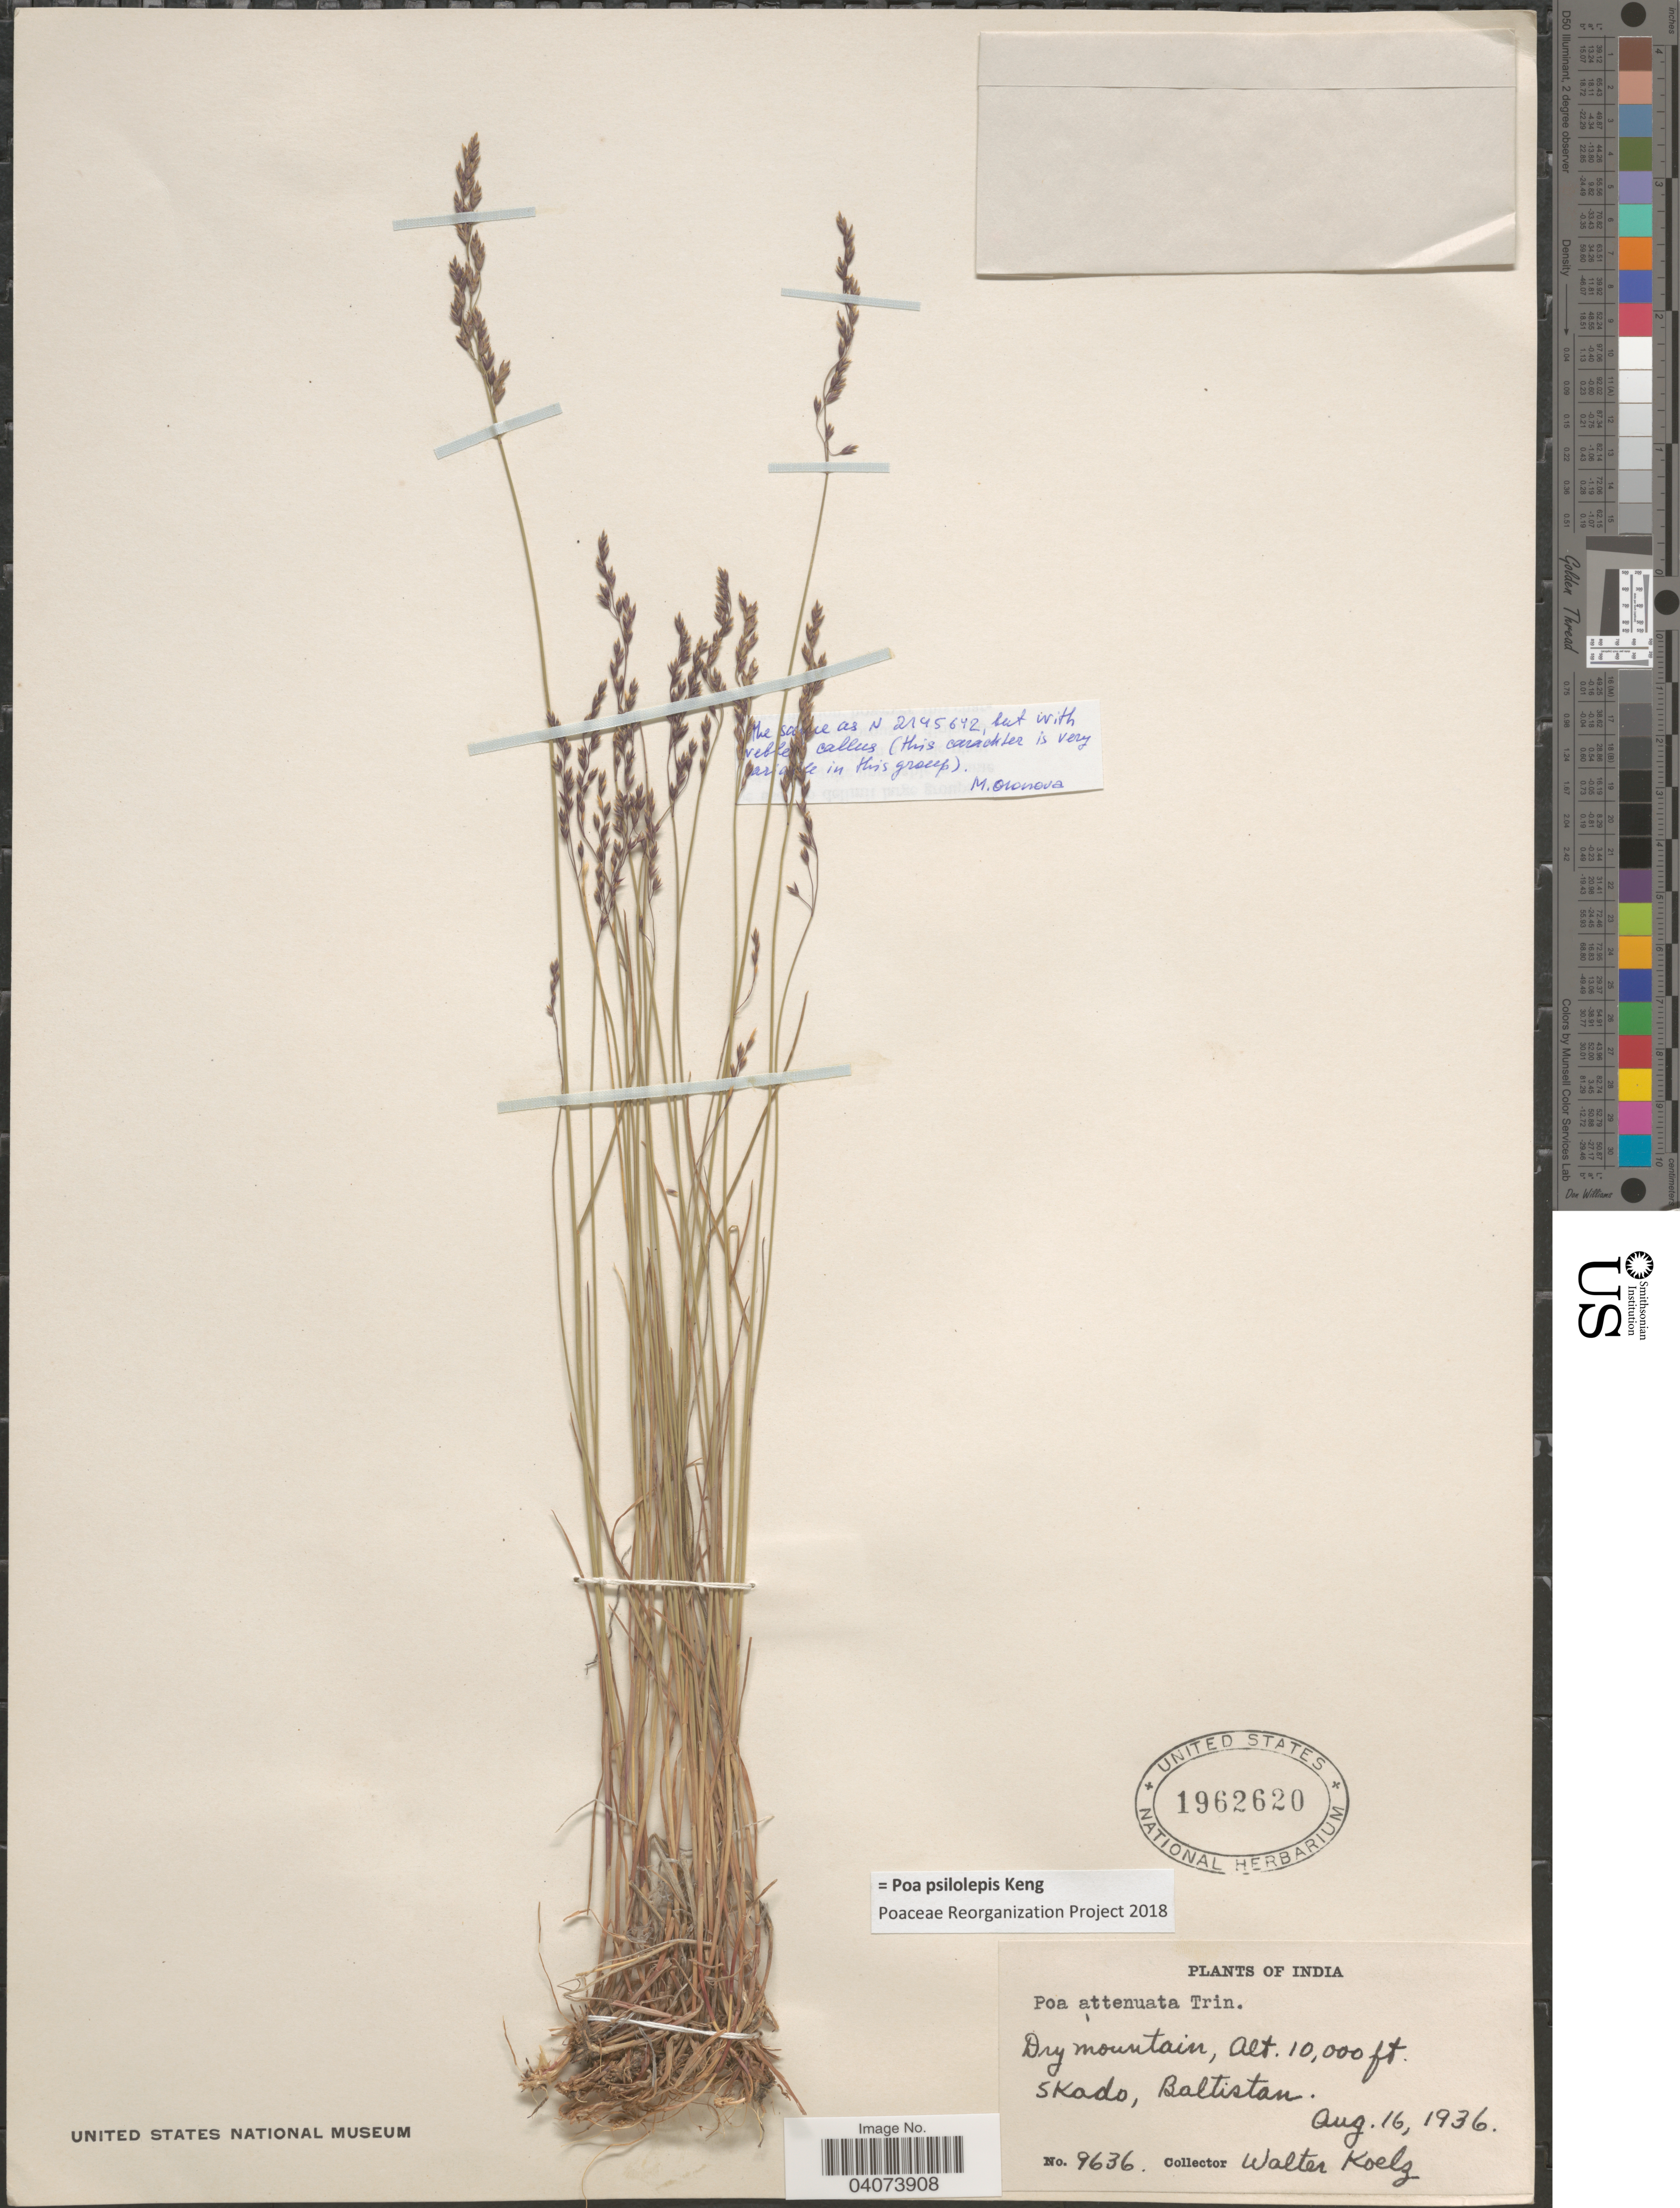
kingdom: Plantae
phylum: Tracheophyta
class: Liliopsida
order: Poales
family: Poaceae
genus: Poa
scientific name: Poa psilolepis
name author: Keng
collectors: W. N. Koelz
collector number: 9636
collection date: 1936-08-16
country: India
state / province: Jammu and Kashmir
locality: Skado, Baltistan.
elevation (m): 3048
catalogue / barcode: US 1962620